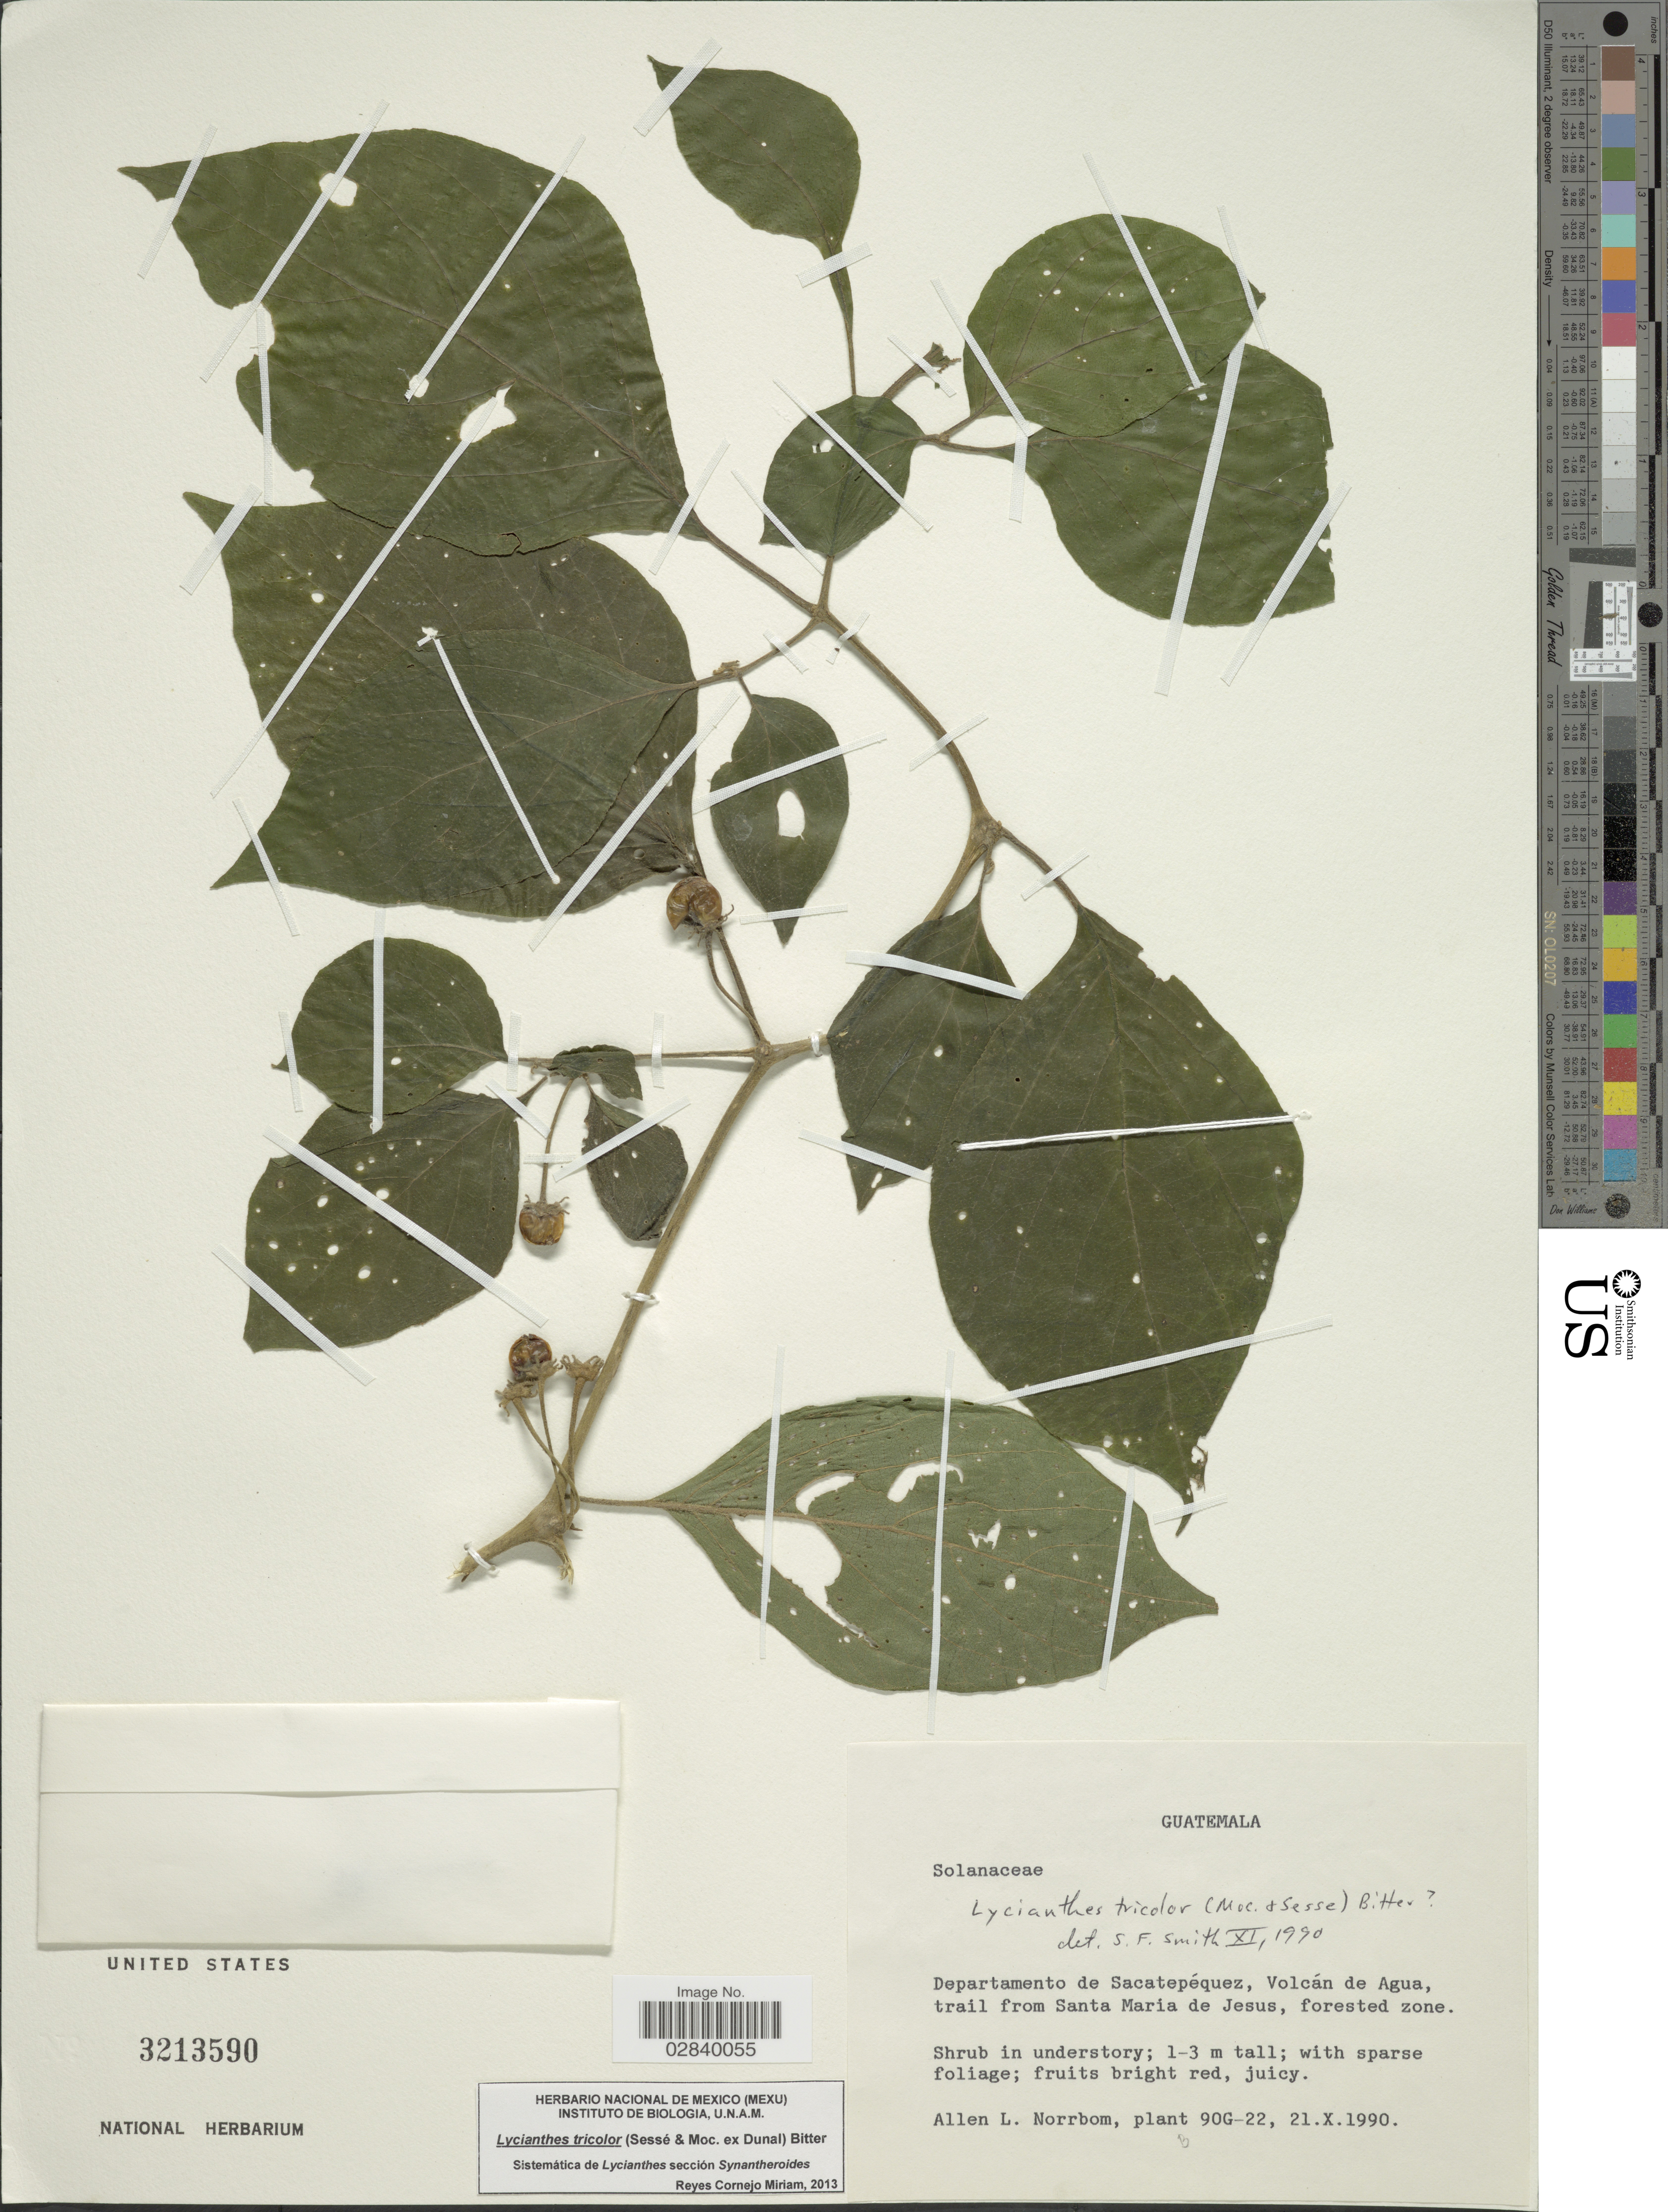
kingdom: Plantae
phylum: Tracheophyta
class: Magnoliopsida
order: Solanales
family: Solanaceae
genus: Lycianthes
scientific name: Lycianthes tricolor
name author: (Dunal) Bitter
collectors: A. L. Norrbom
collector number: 90G-22?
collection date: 1990-10-21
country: Guatemala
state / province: Sacatepéquez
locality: Departamento de Sacatepéquez, Volcán de Agua, trail from Santa María de Jesus, forested zone.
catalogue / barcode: US 3213590